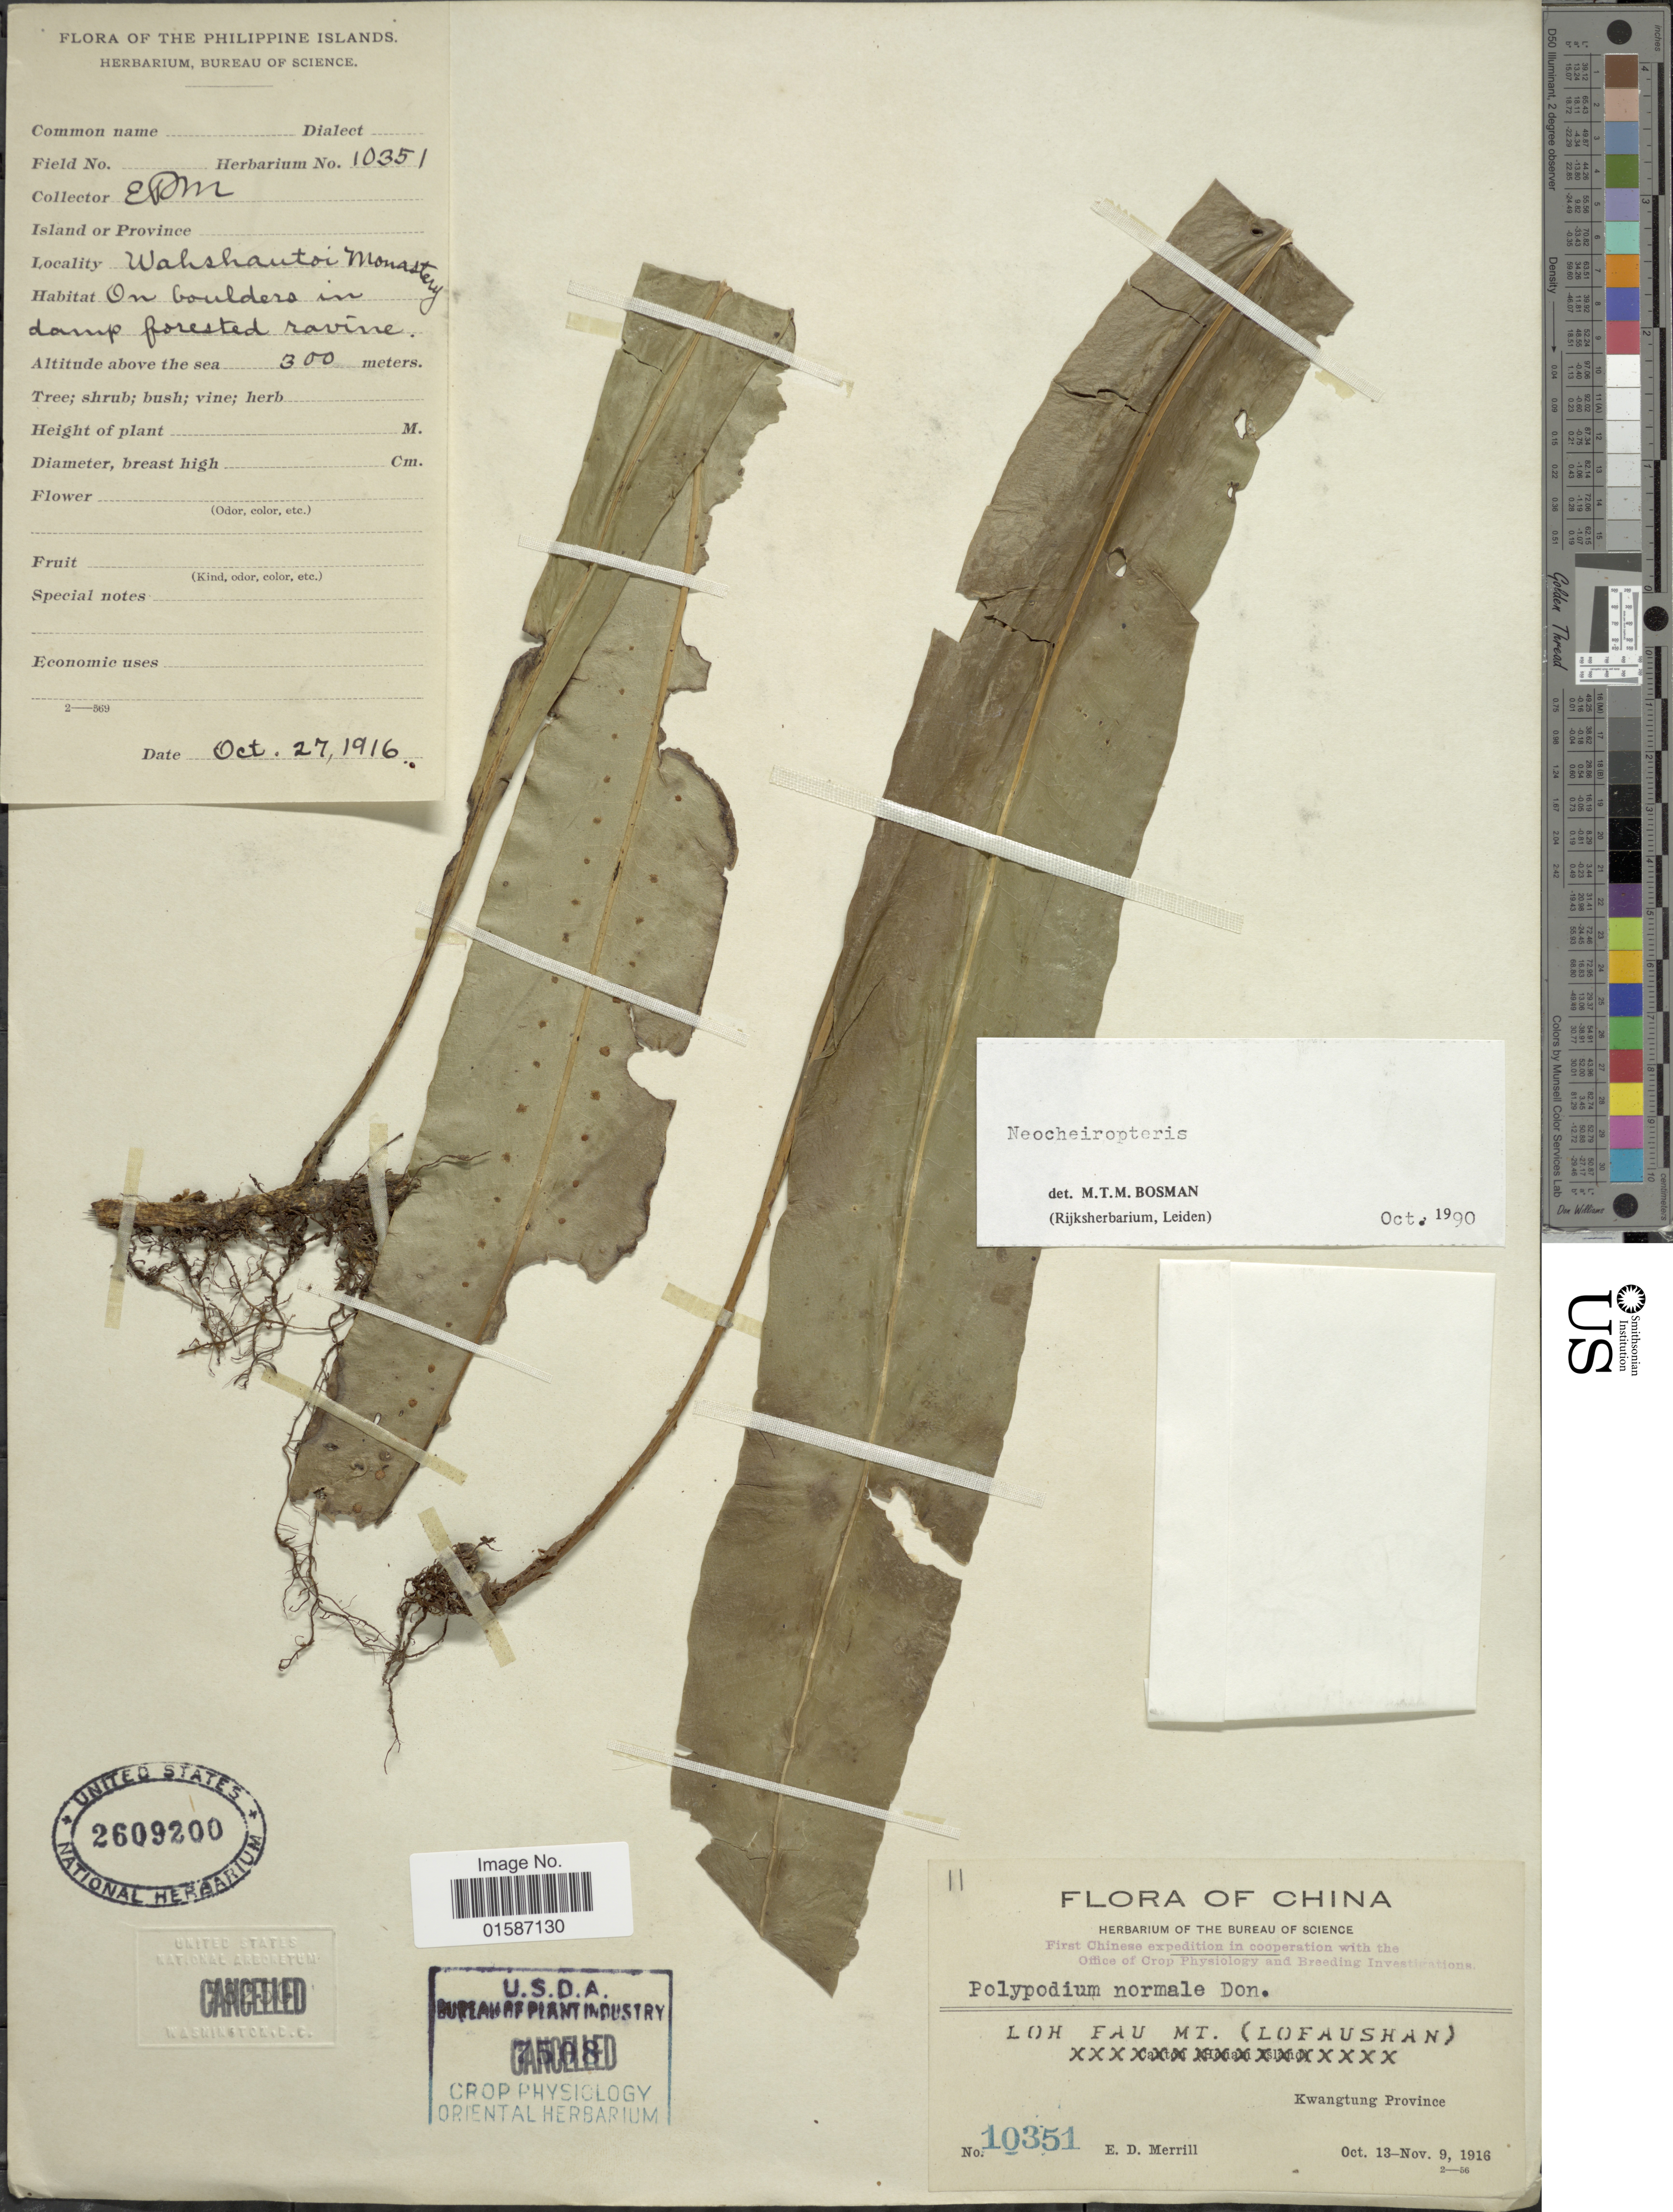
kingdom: Plantae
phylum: Tracheophyta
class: Polypodiopsida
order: Polypodiales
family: Polypodiaceae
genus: Tricholepidium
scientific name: Tricholepidium normale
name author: (D. Don) Ching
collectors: E. D. Merrill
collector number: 10351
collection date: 1916-10-13/1916-11-09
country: China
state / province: Guangdong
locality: Loh Fau Mt (Lofaushan) Kwangtung Province, Wahshantoi Monastery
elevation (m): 300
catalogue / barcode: US 2609200